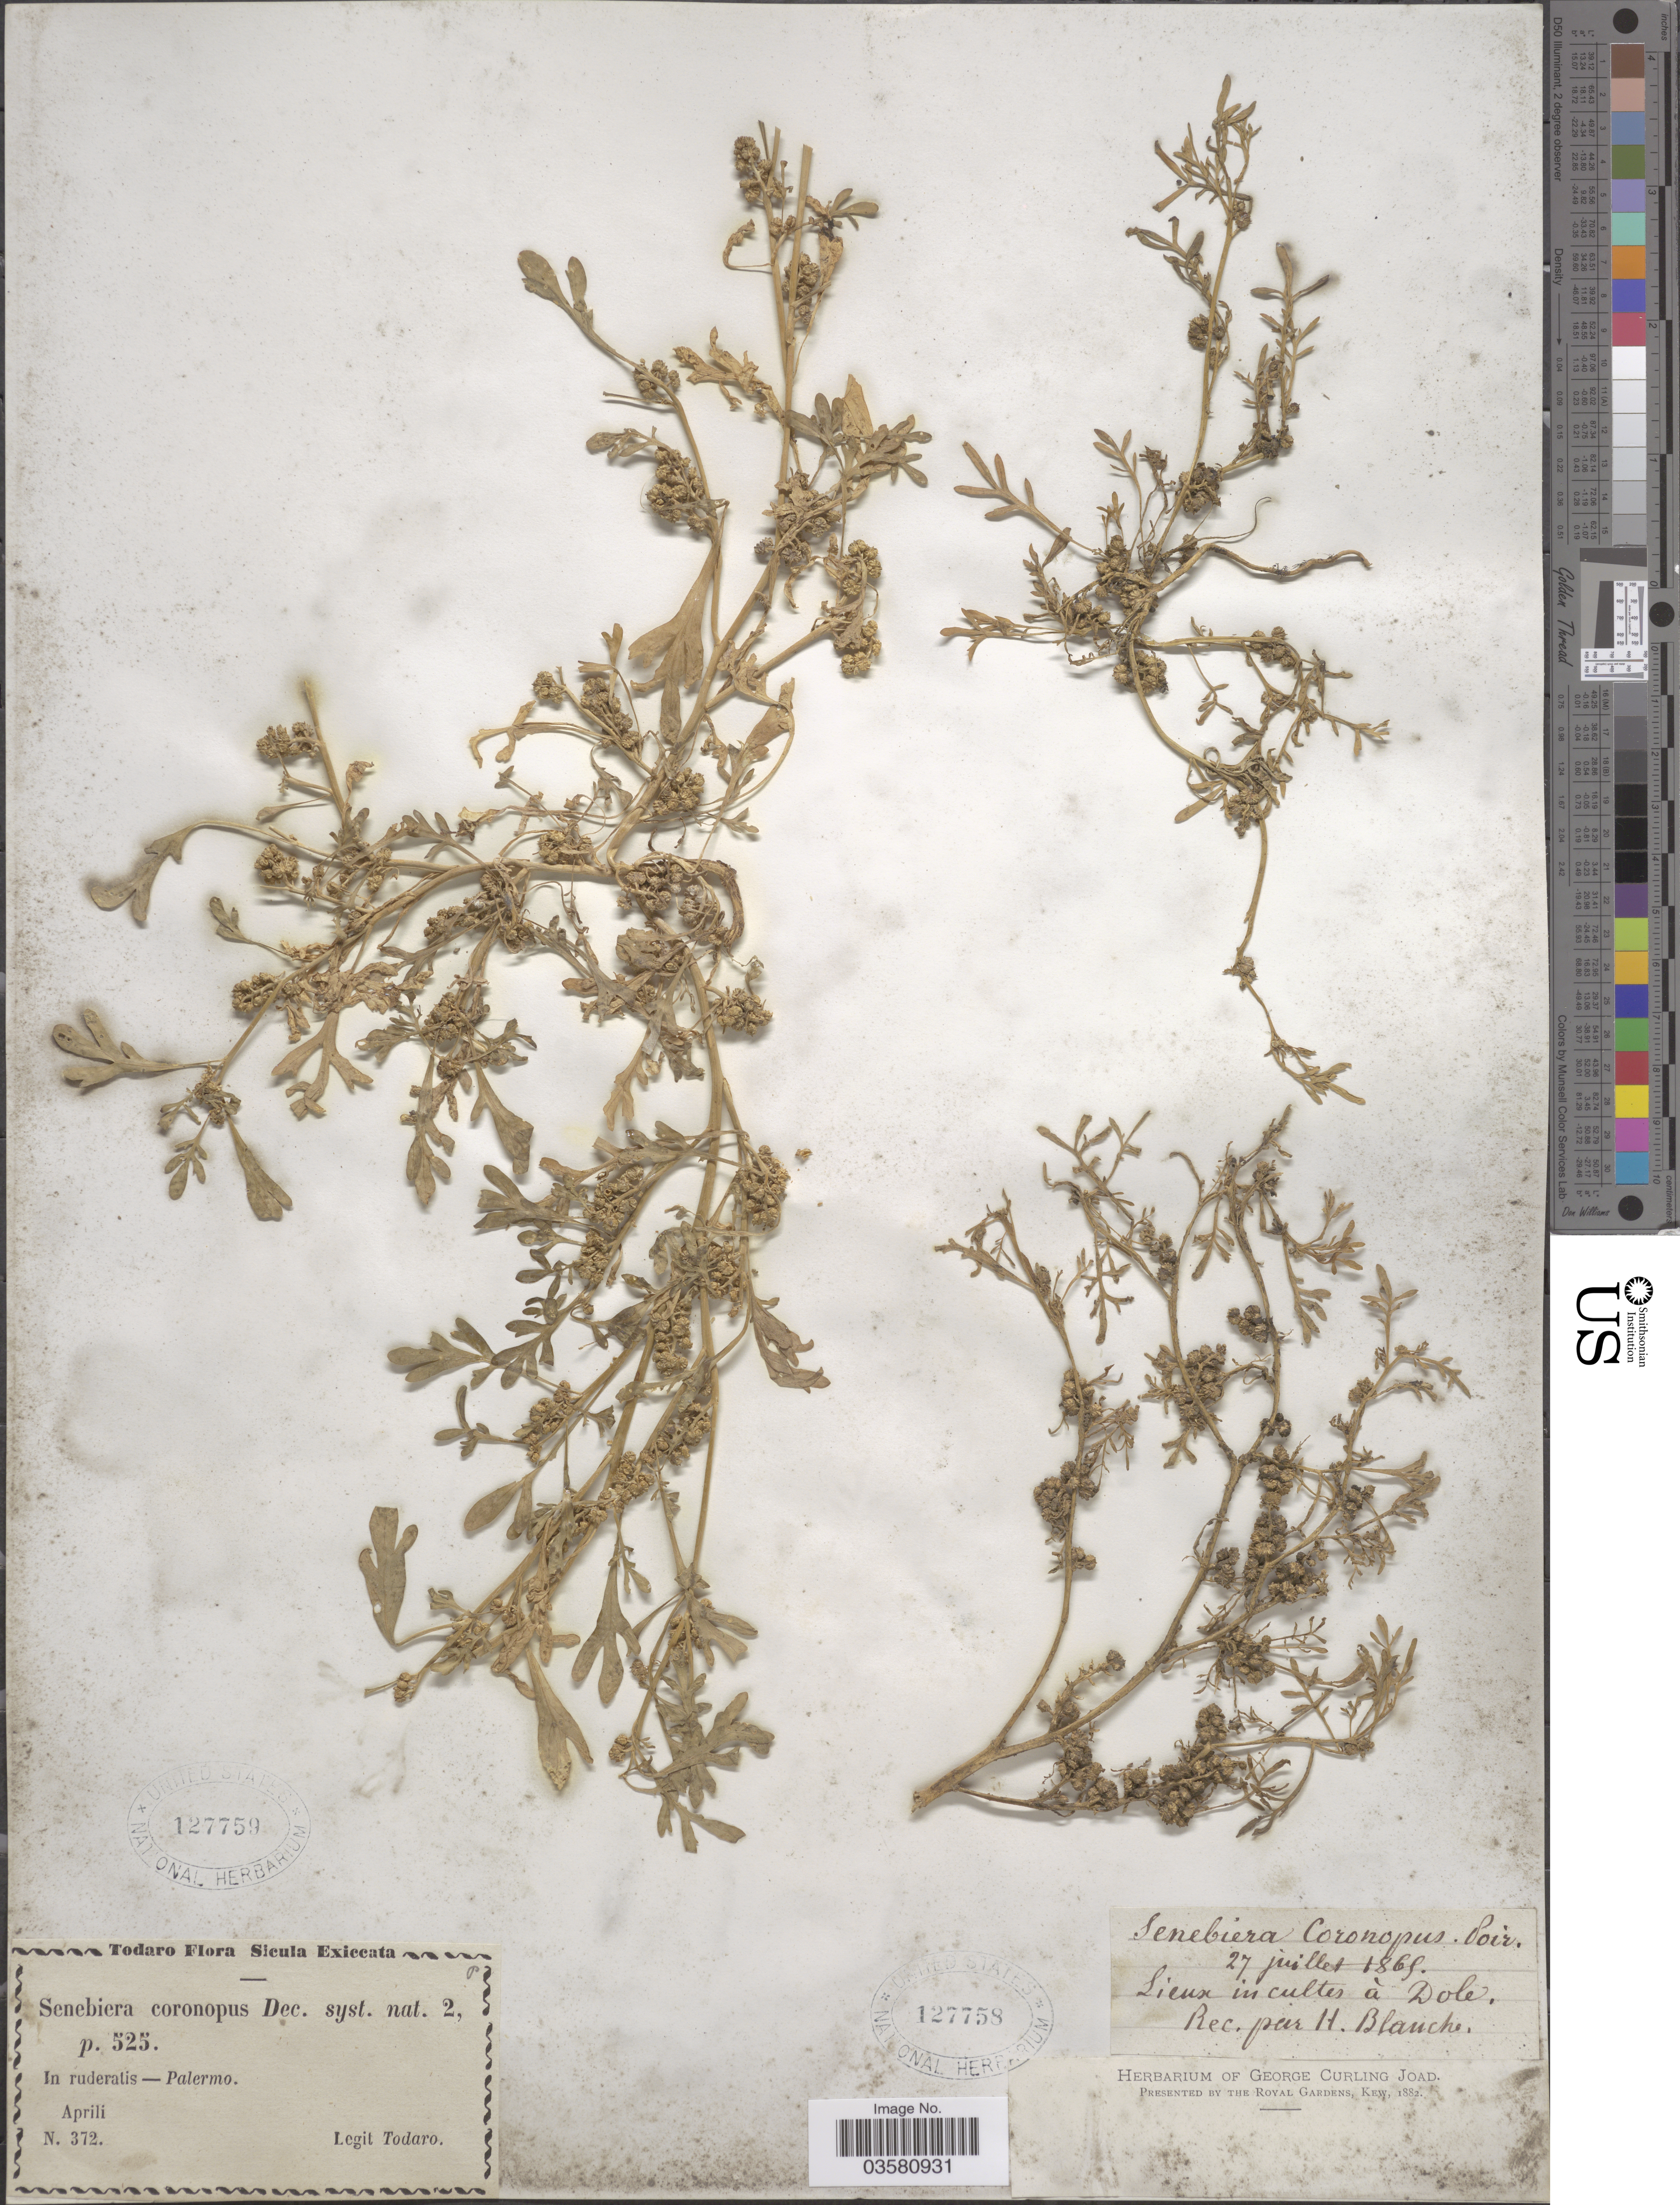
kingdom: Plantae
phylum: Tracheophyta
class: Magnoliopsida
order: Brassicales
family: Brassicaceae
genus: Lepidium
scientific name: Lepidium coronopus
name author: (L.) Al-Shehbaz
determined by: Strong, M. T., (US), Smithsonian Institution - National Museum of Natural History (UNITED STATES)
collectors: H. Blanche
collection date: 1865-07-27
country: France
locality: Lieux incultes à Dole.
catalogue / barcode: US 127758